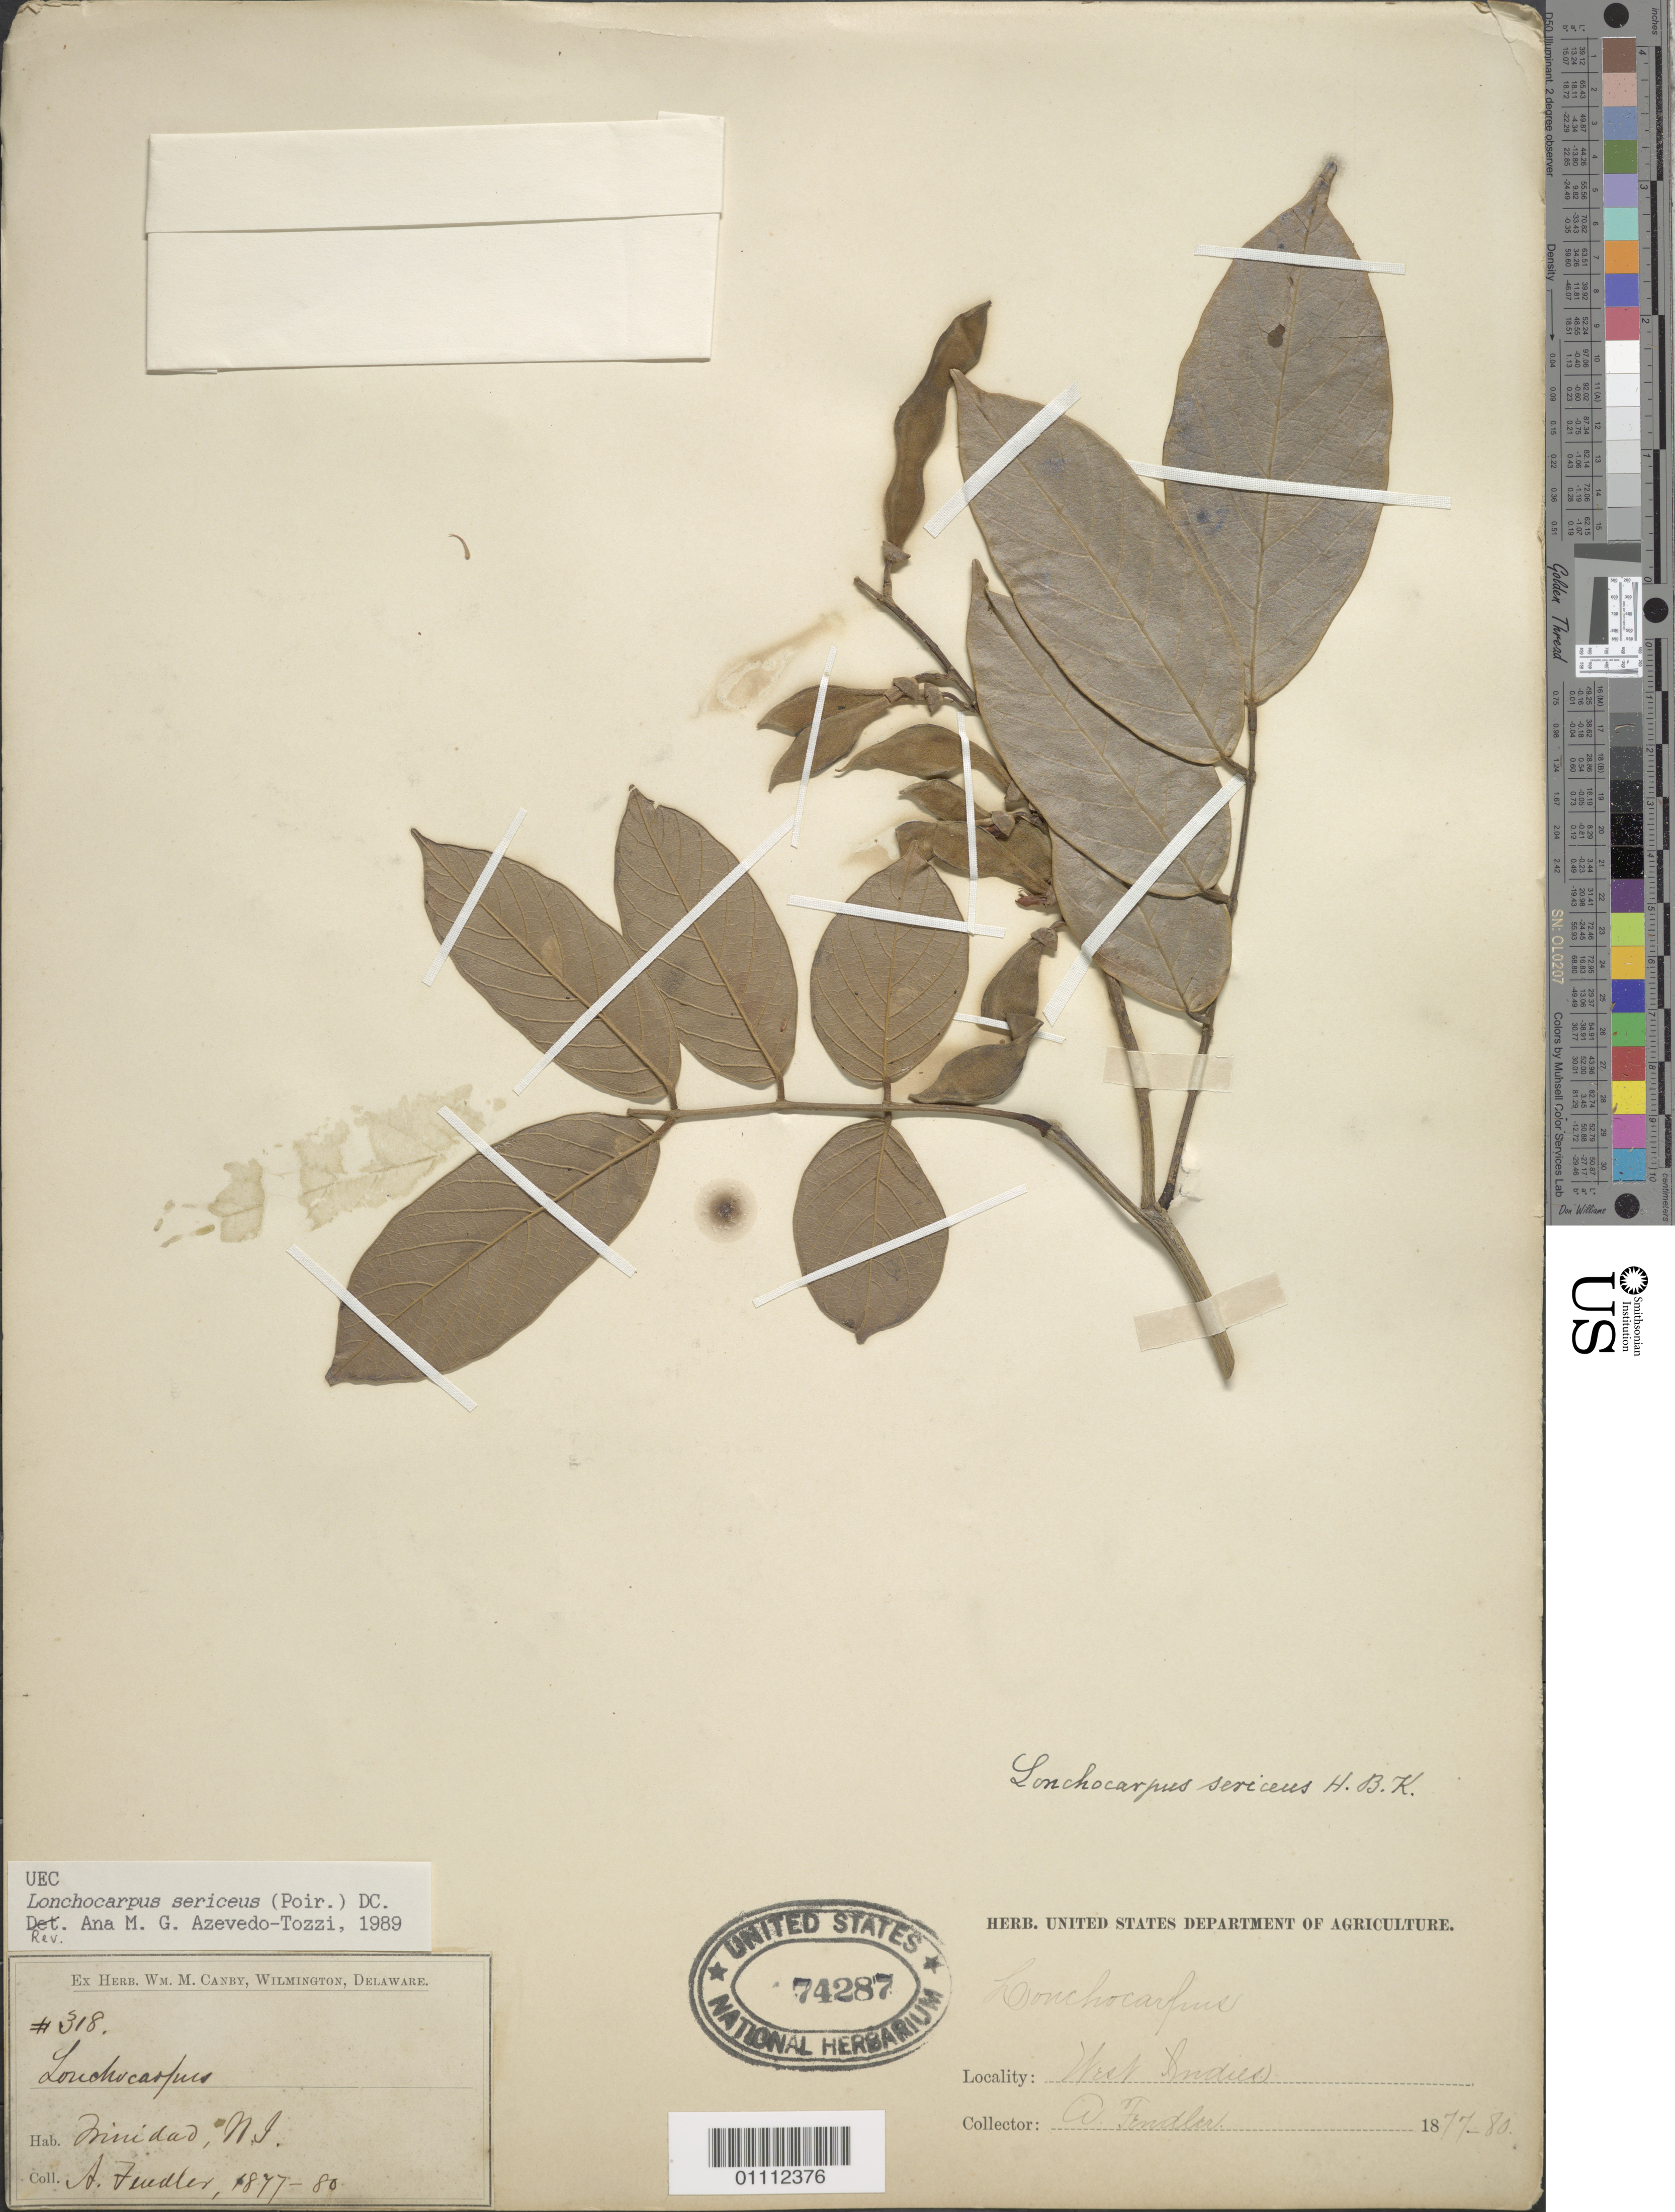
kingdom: Plantae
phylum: Tracheophyta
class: Magnoliopsida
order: Fabales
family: Fabaceae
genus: Lonchocarpus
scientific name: Lonchocarpus sericeus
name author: (Poir.) Kunth ex DC.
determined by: Azevedo Tozzi, A. M. G.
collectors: A. Fendler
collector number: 318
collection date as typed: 1877 to -- --- 1880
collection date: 1877/1880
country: Trinidad and Tobago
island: Trinidad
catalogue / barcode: US 74287